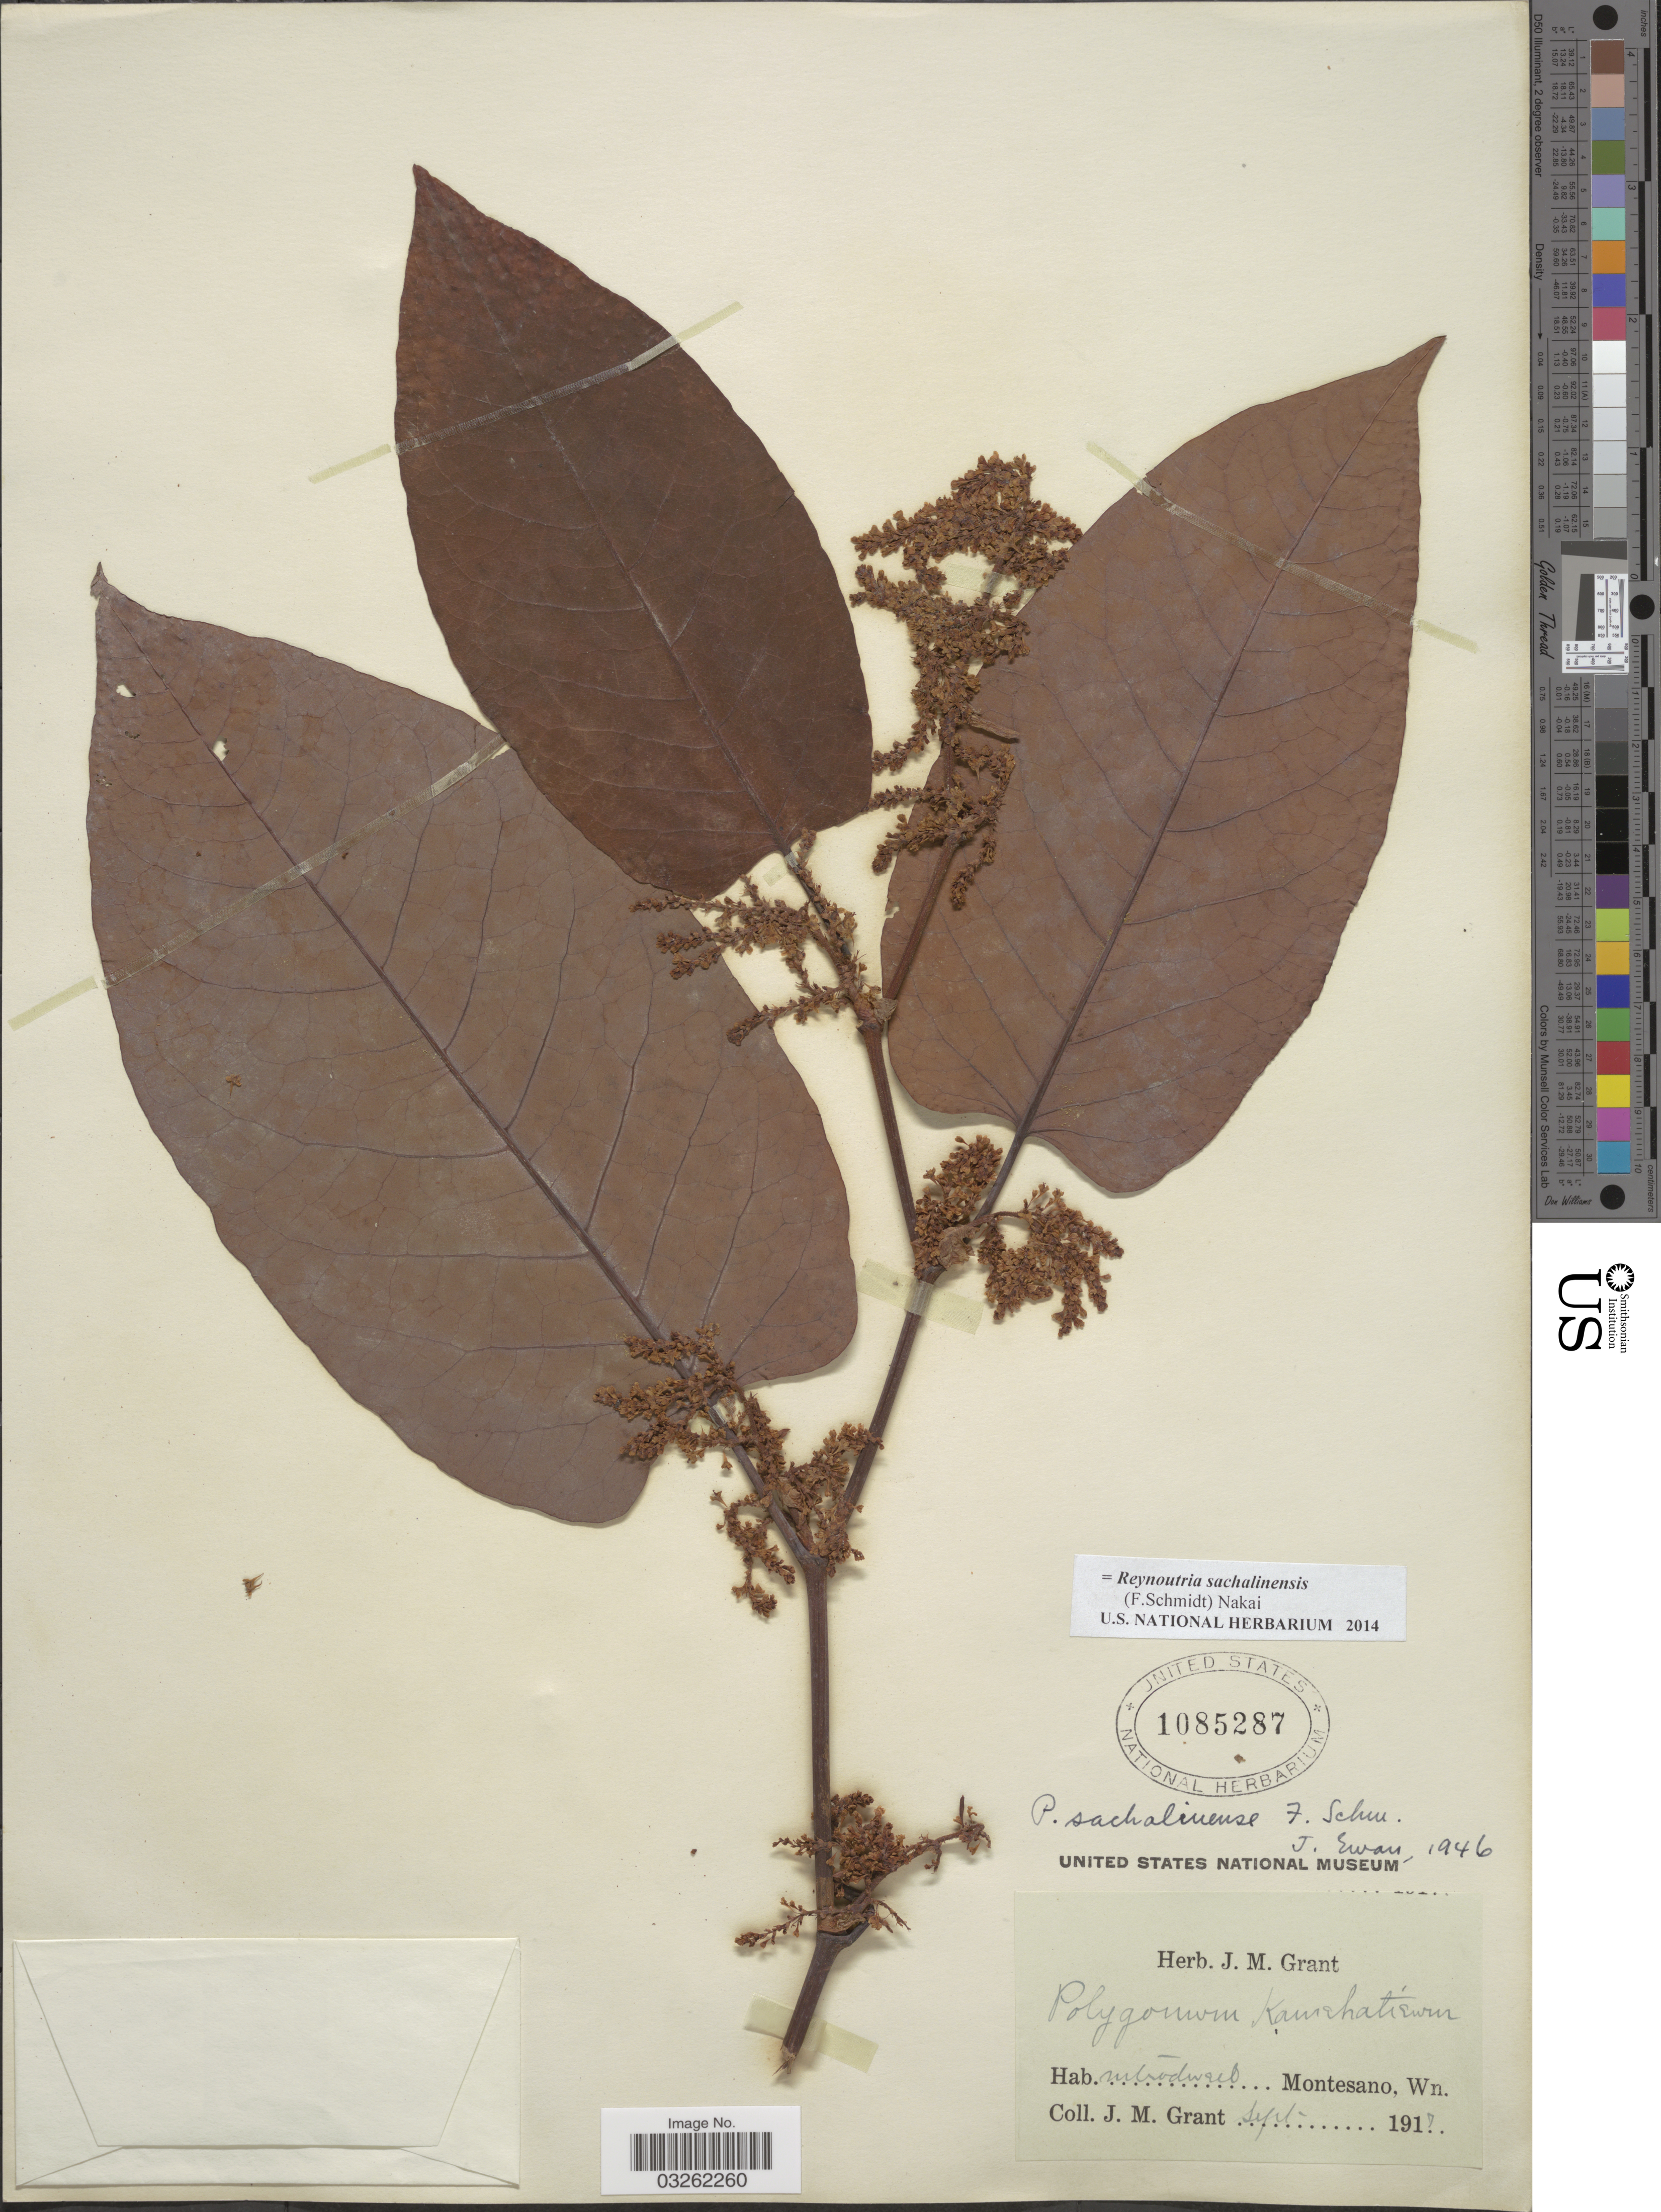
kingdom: Plantae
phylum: Tracheophyta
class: Magnoliopsida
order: Caryophyllales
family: Polygonaceae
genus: Reynoutria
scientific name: Reynoutria sachalinensis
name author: (F. Schmidt) Nakai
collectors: J. M. Grant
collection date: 1917-09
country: United States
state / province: Washington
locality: Introduced Montesano, Wn.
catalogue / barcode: US 1085287